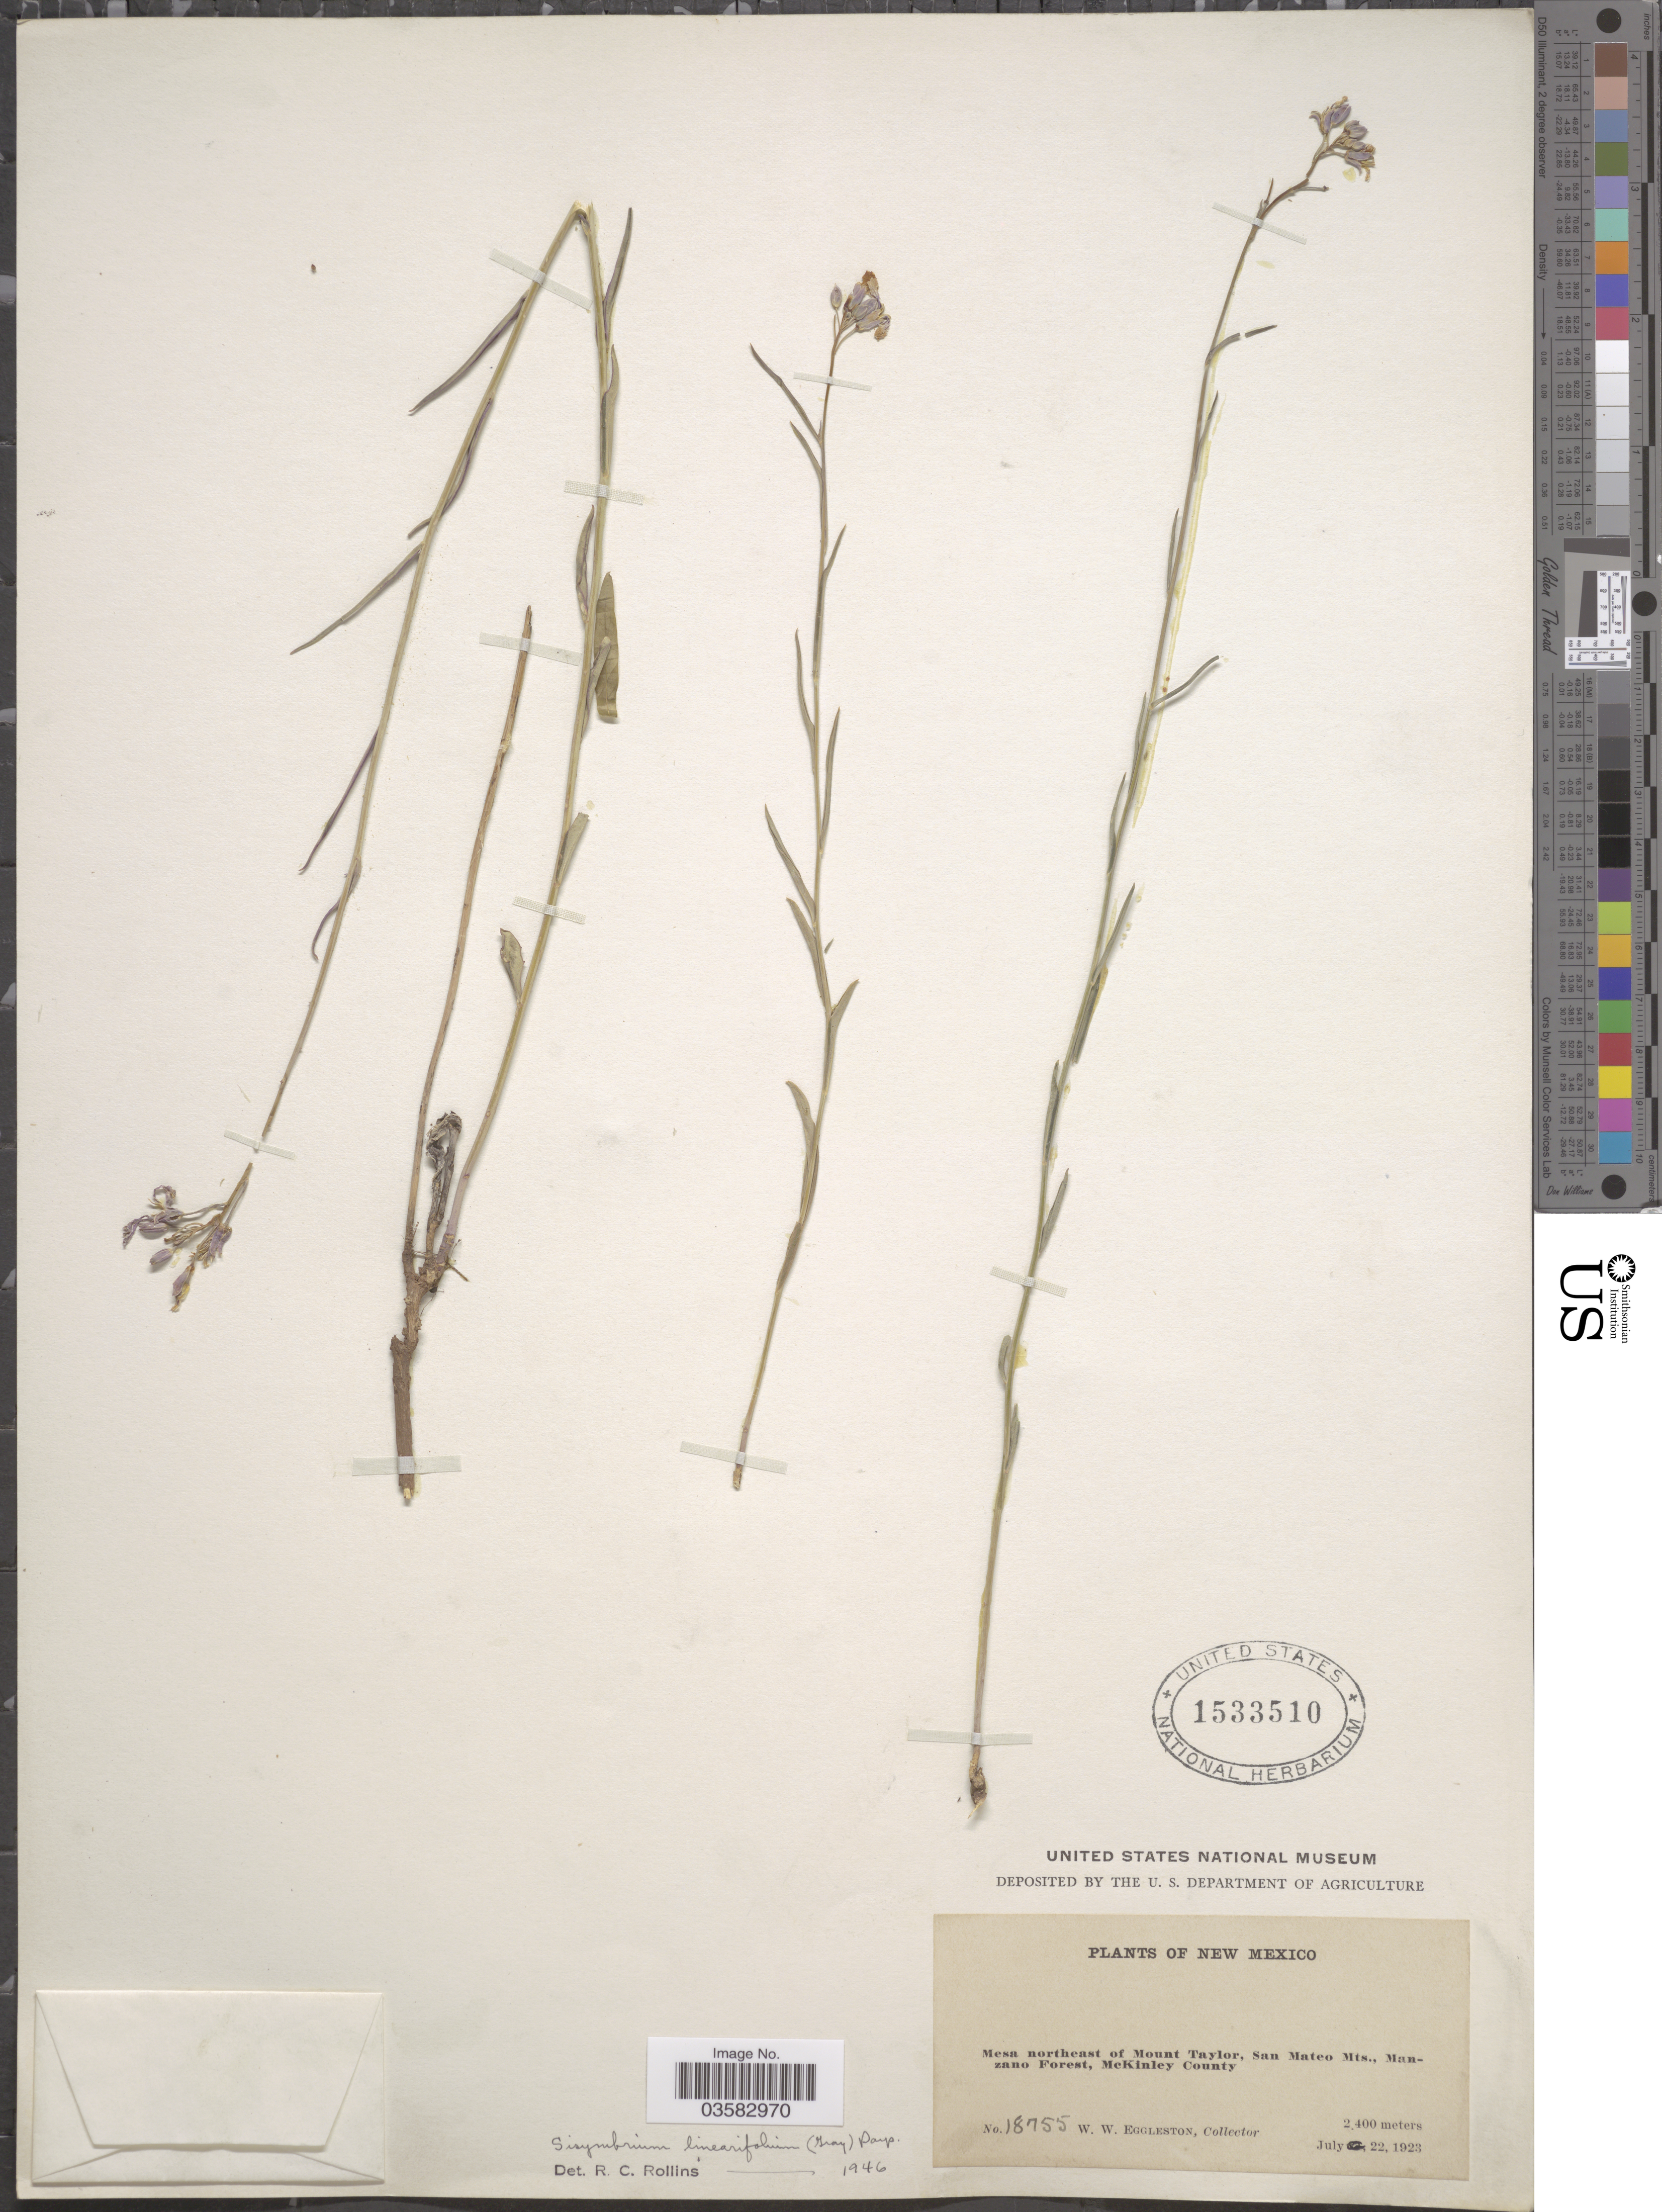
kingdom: Plantae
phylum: Tracheophyta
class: Magnoliopsida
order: Brassicales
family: Brassicaceae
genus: Sisymbrium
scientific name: Sisymbrium linearifolium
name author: (A. Gray) Payson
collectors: W. W. Eggleston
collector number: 18755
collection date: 1923-07-22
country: United States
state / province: New Mexico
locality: Mesa northeast of Mount Taylor, San Mateo Mts., Manzano Forest, McKinley County.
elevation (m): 2400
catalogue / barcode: US 1533510